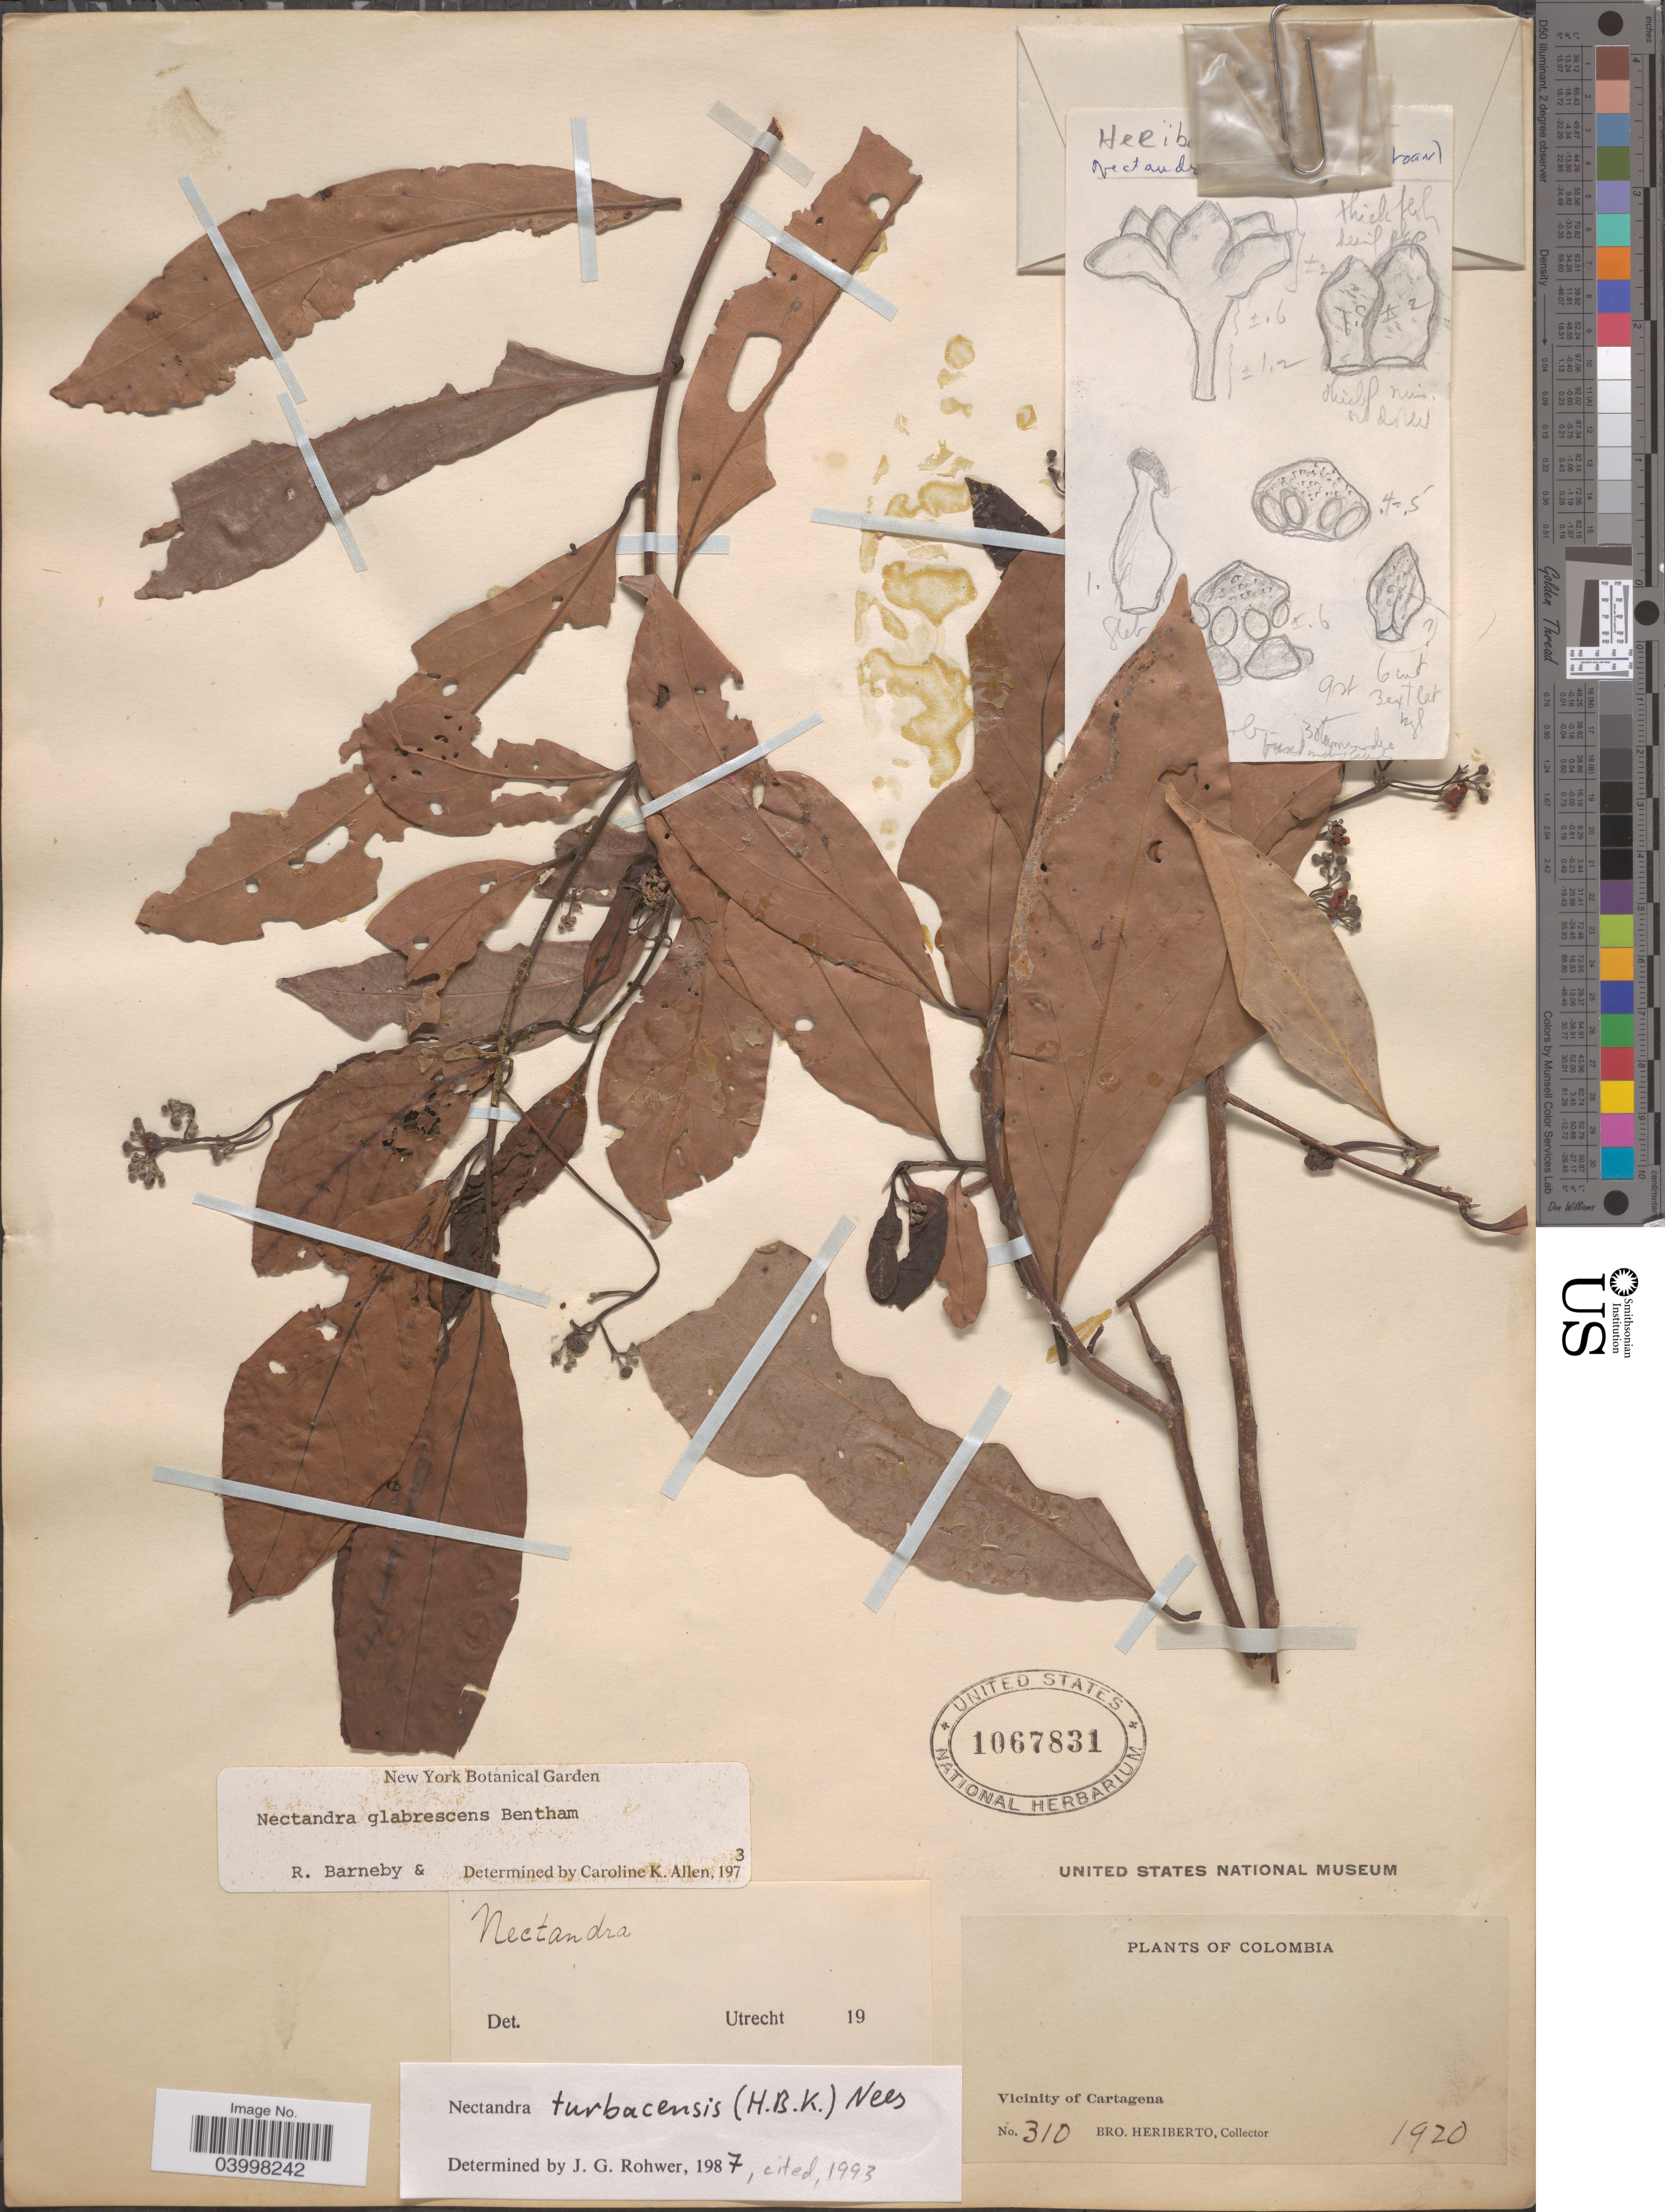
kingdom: Plantae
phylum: Tracheophyta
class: Magnoliopsida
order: Laurales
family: Lauraceae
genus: Nectandra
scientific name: Nectandra turbacensis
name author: (Kunth) Nees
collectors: B. Heriberto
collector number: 310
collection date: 1920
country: Colombia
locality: Vicinity of Cartagena.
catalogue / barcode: US 1067831